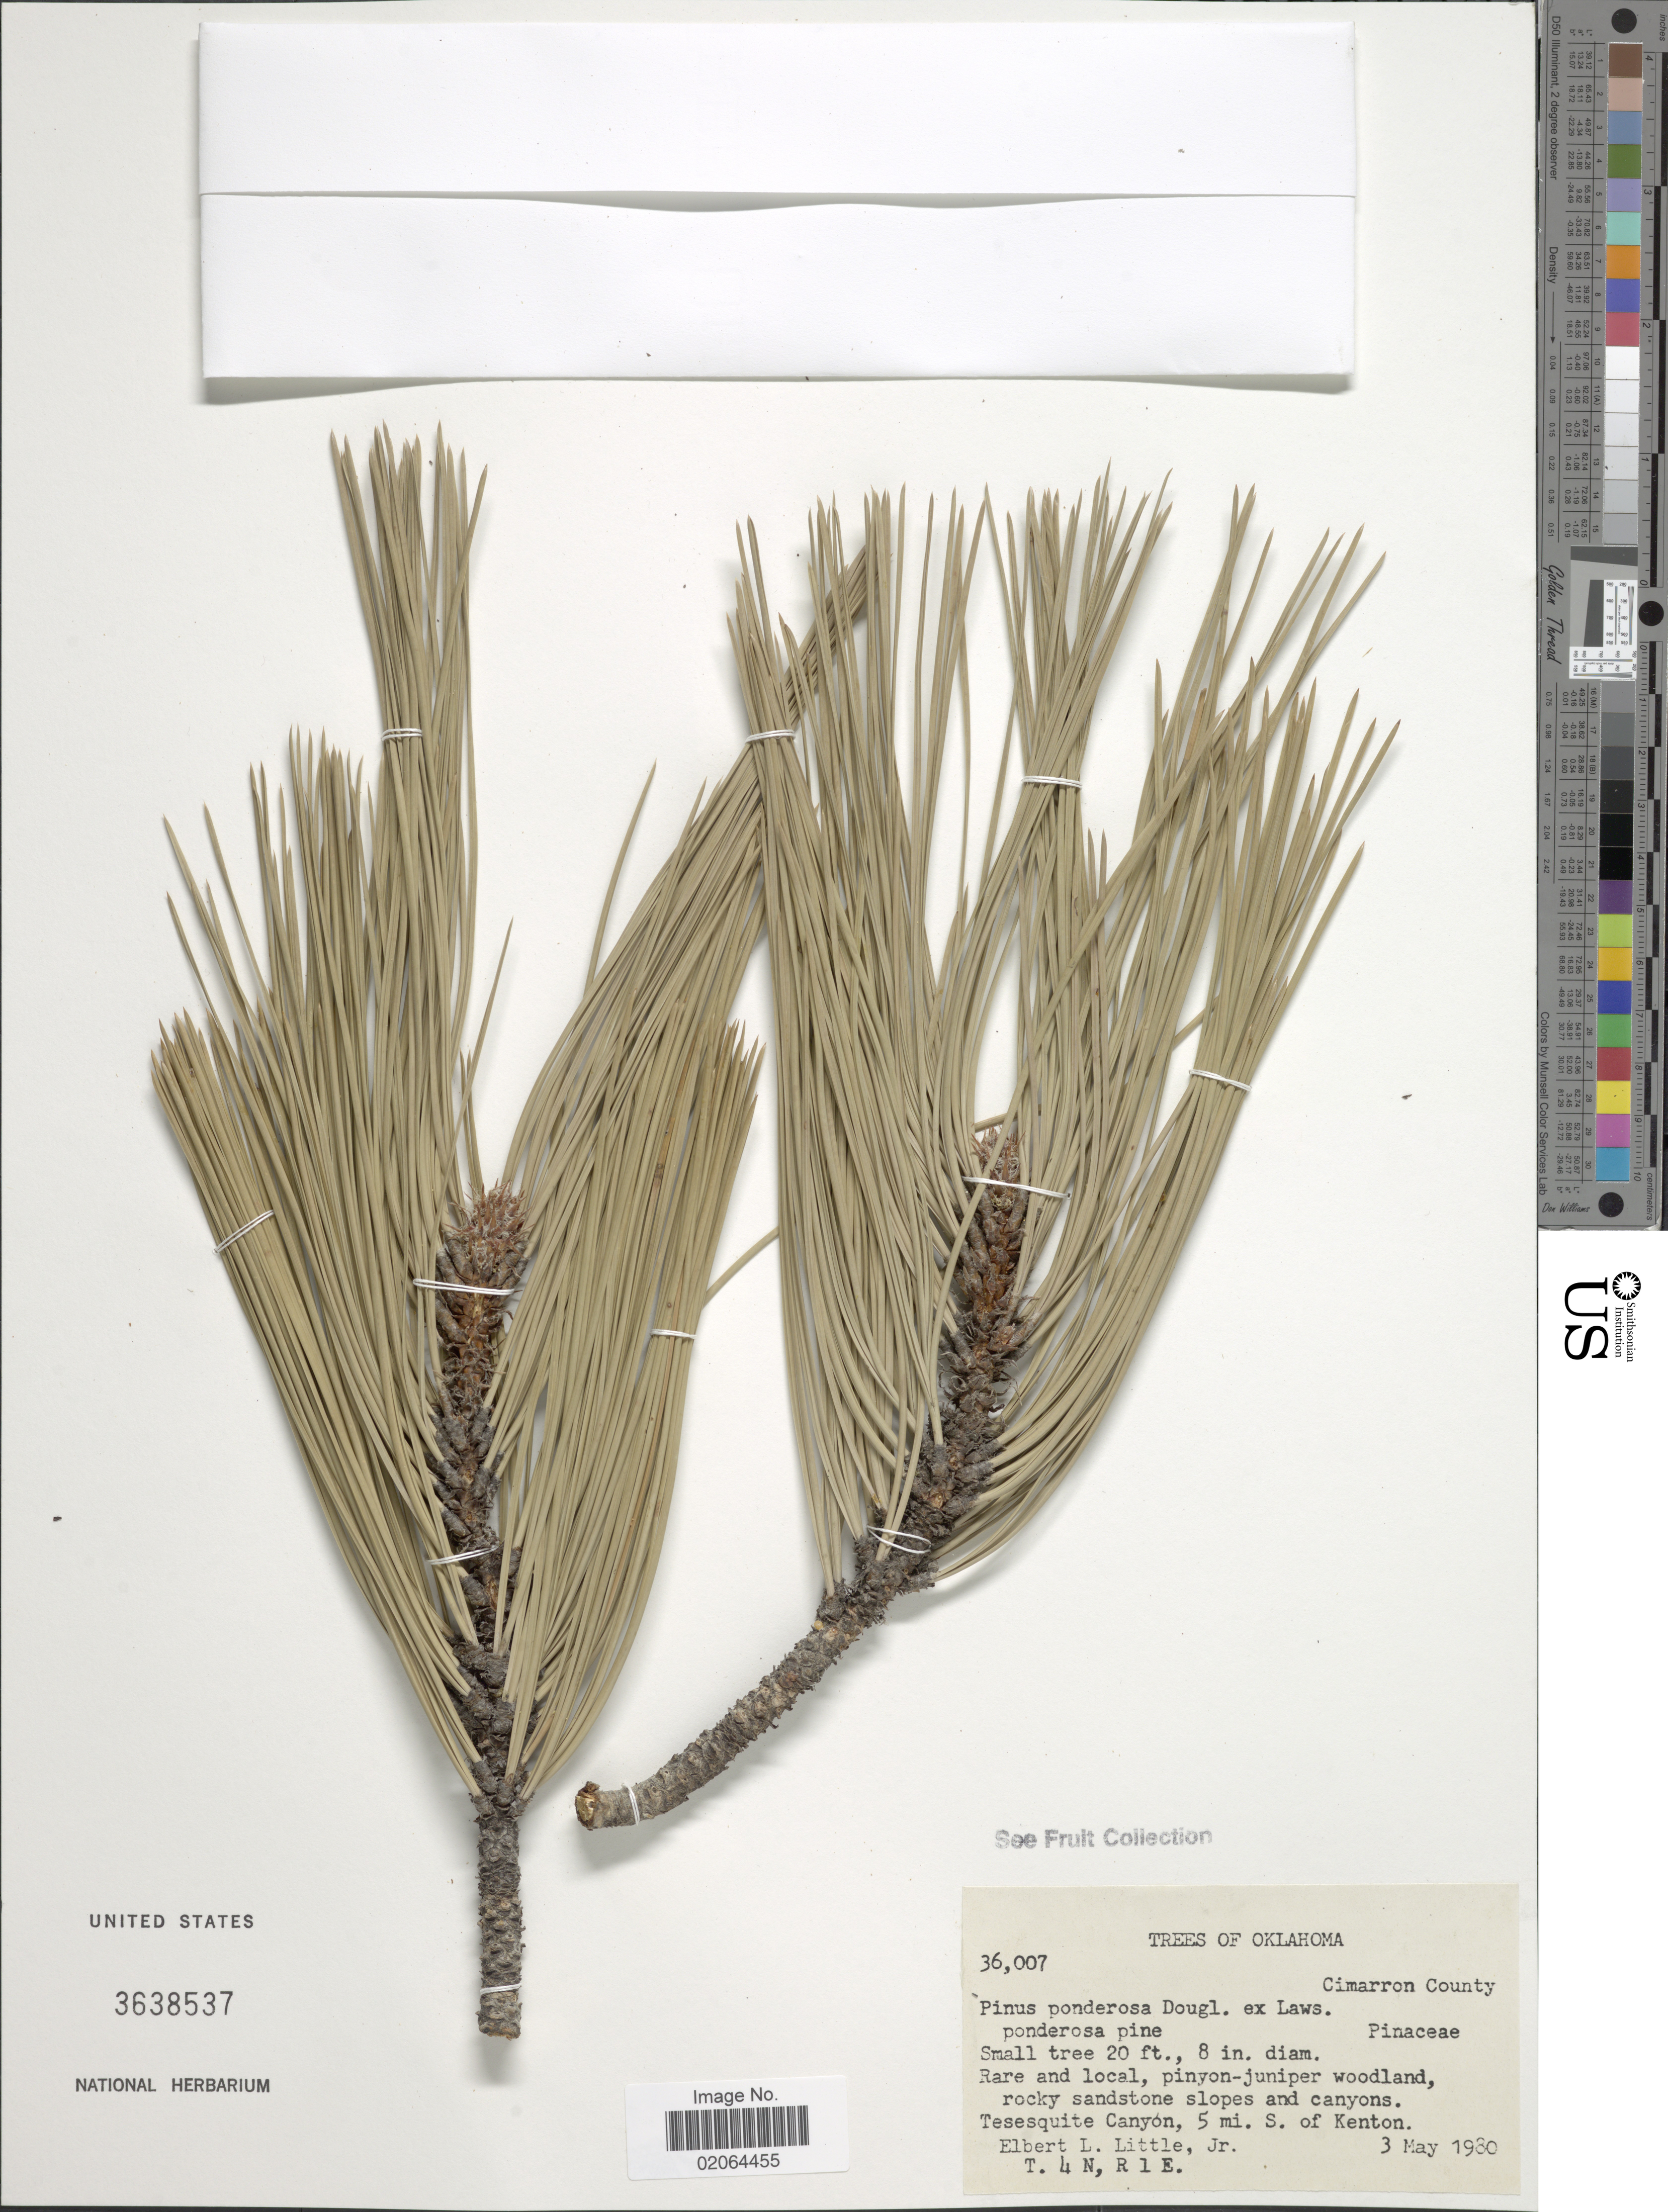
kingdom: Plantae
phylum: Tracheophyta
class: Pinopsida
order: Pinales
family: Pinaceae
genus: Pinus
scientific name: Pinus ponderosa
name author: Douglas ex C. Lawson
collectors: E. L. Little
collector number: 36007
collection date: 1980-05-03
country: United States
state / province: Oklahoma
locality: Oklahoma. Tesesquite Canyon, 5 mi. S. of Kenton. Cimarron County.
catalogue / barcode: US 3638537